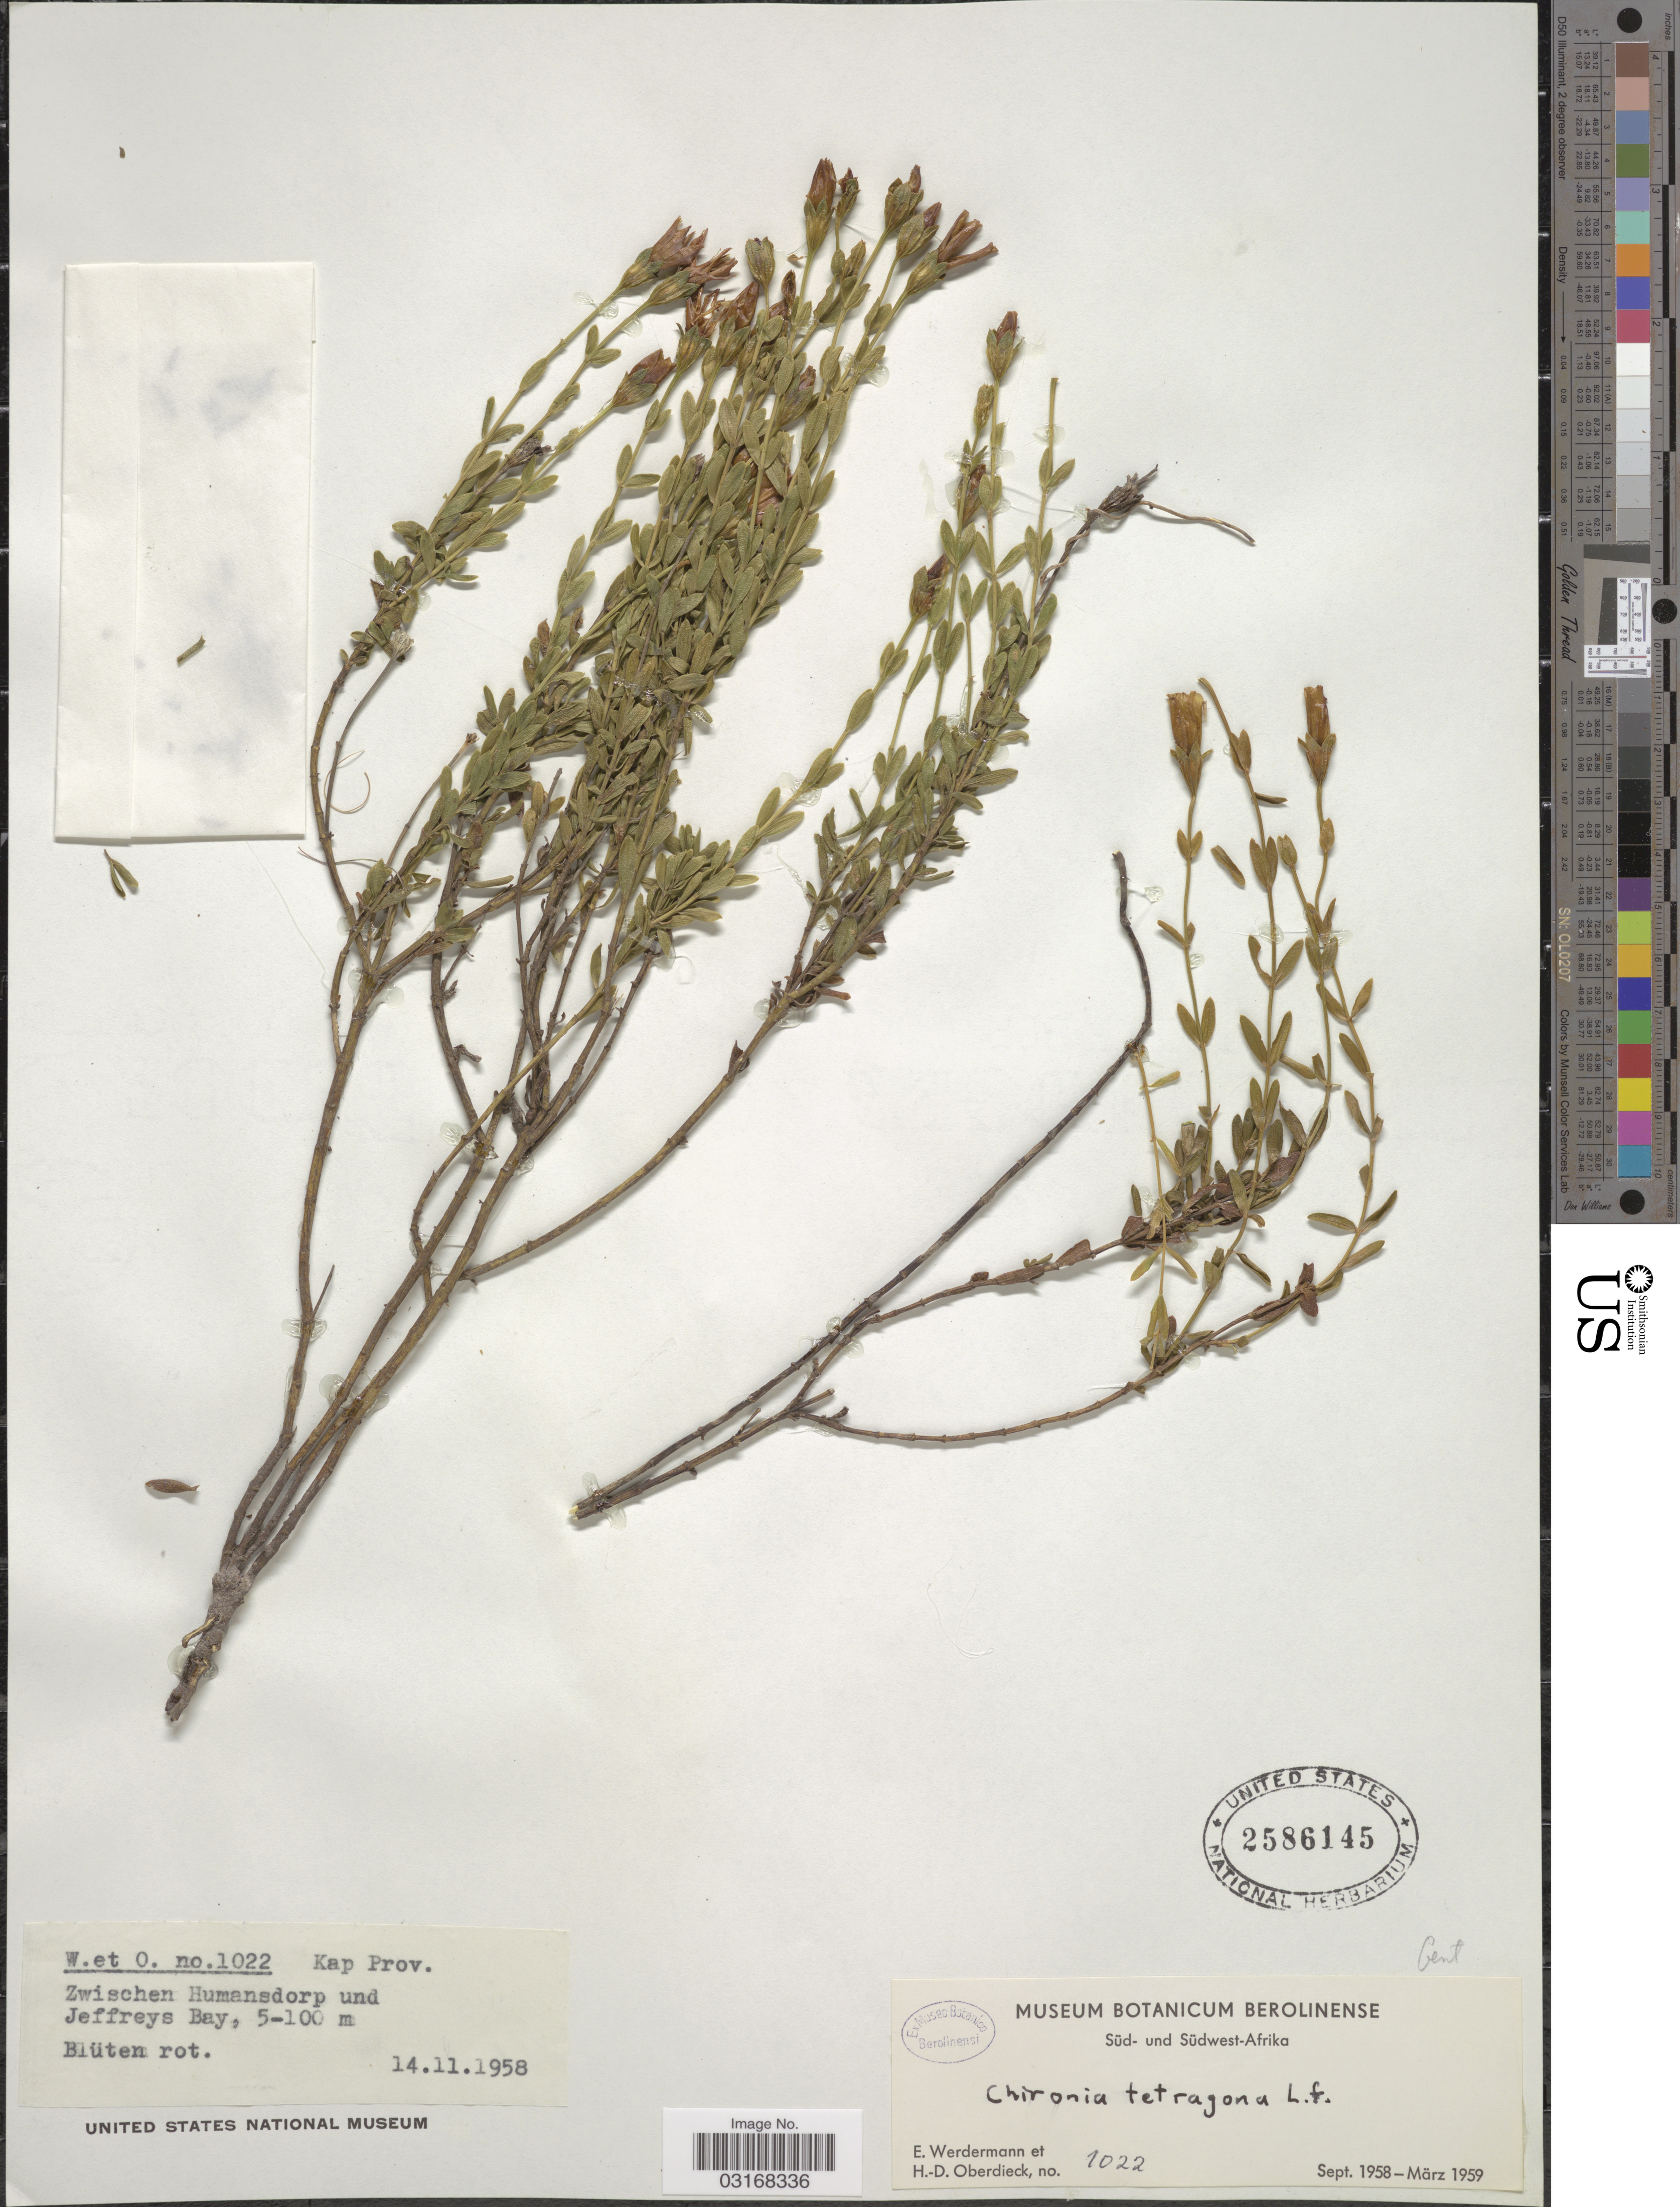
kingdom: Plantae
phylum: Tracheophyta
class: Magnoliopsida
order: Gentianales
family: Gentianaceae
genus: Chironia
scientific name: Chironia tetragona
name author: L. f.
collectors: E. Werdermann & H. Oberdieck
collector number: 1022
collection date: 1958-11-14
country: South Africa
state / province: Eastern Cape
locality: Süd-Afrika. Kap Prov. Zwischen Humansdorp und Jeffreys Bay.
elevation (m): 5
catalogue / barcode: US 2586145